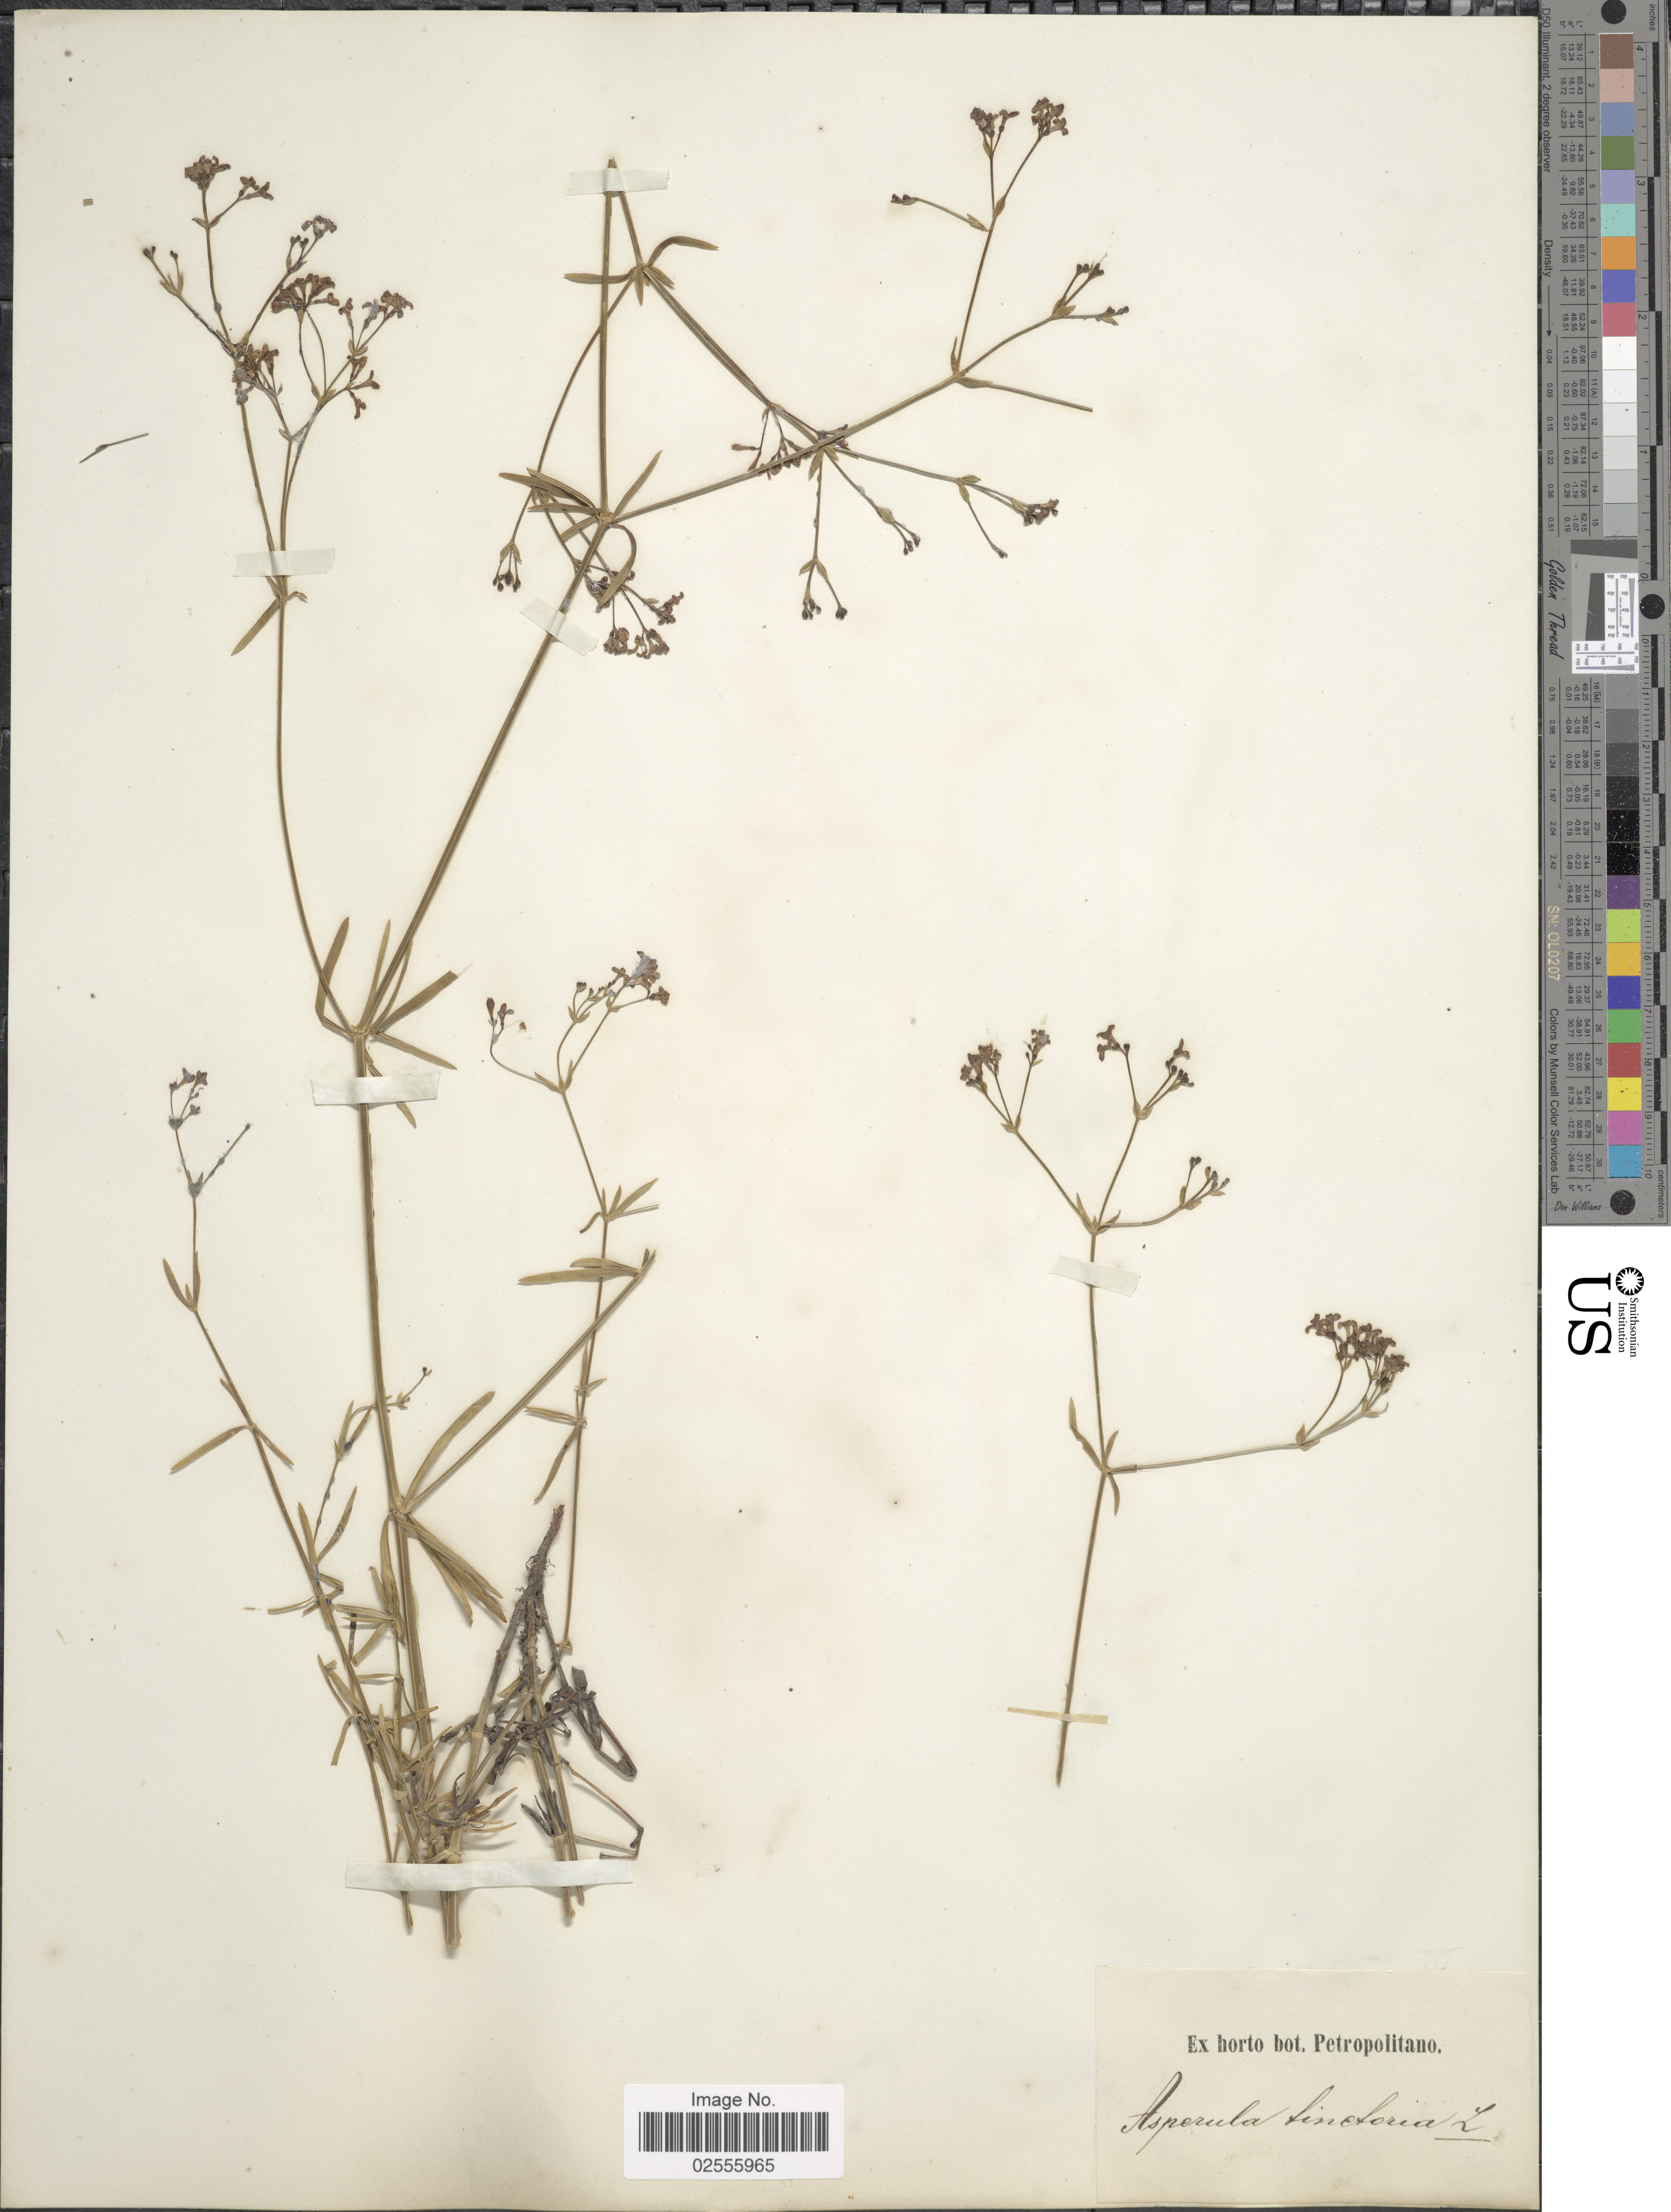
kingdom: Plantae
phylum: Tracheophyta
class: Magnoliopsida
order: Gentianales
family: Rubiaceae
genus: Asperula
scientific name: Asperula tinctoria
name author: L.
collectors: ex Horto Bot. Petropolitano